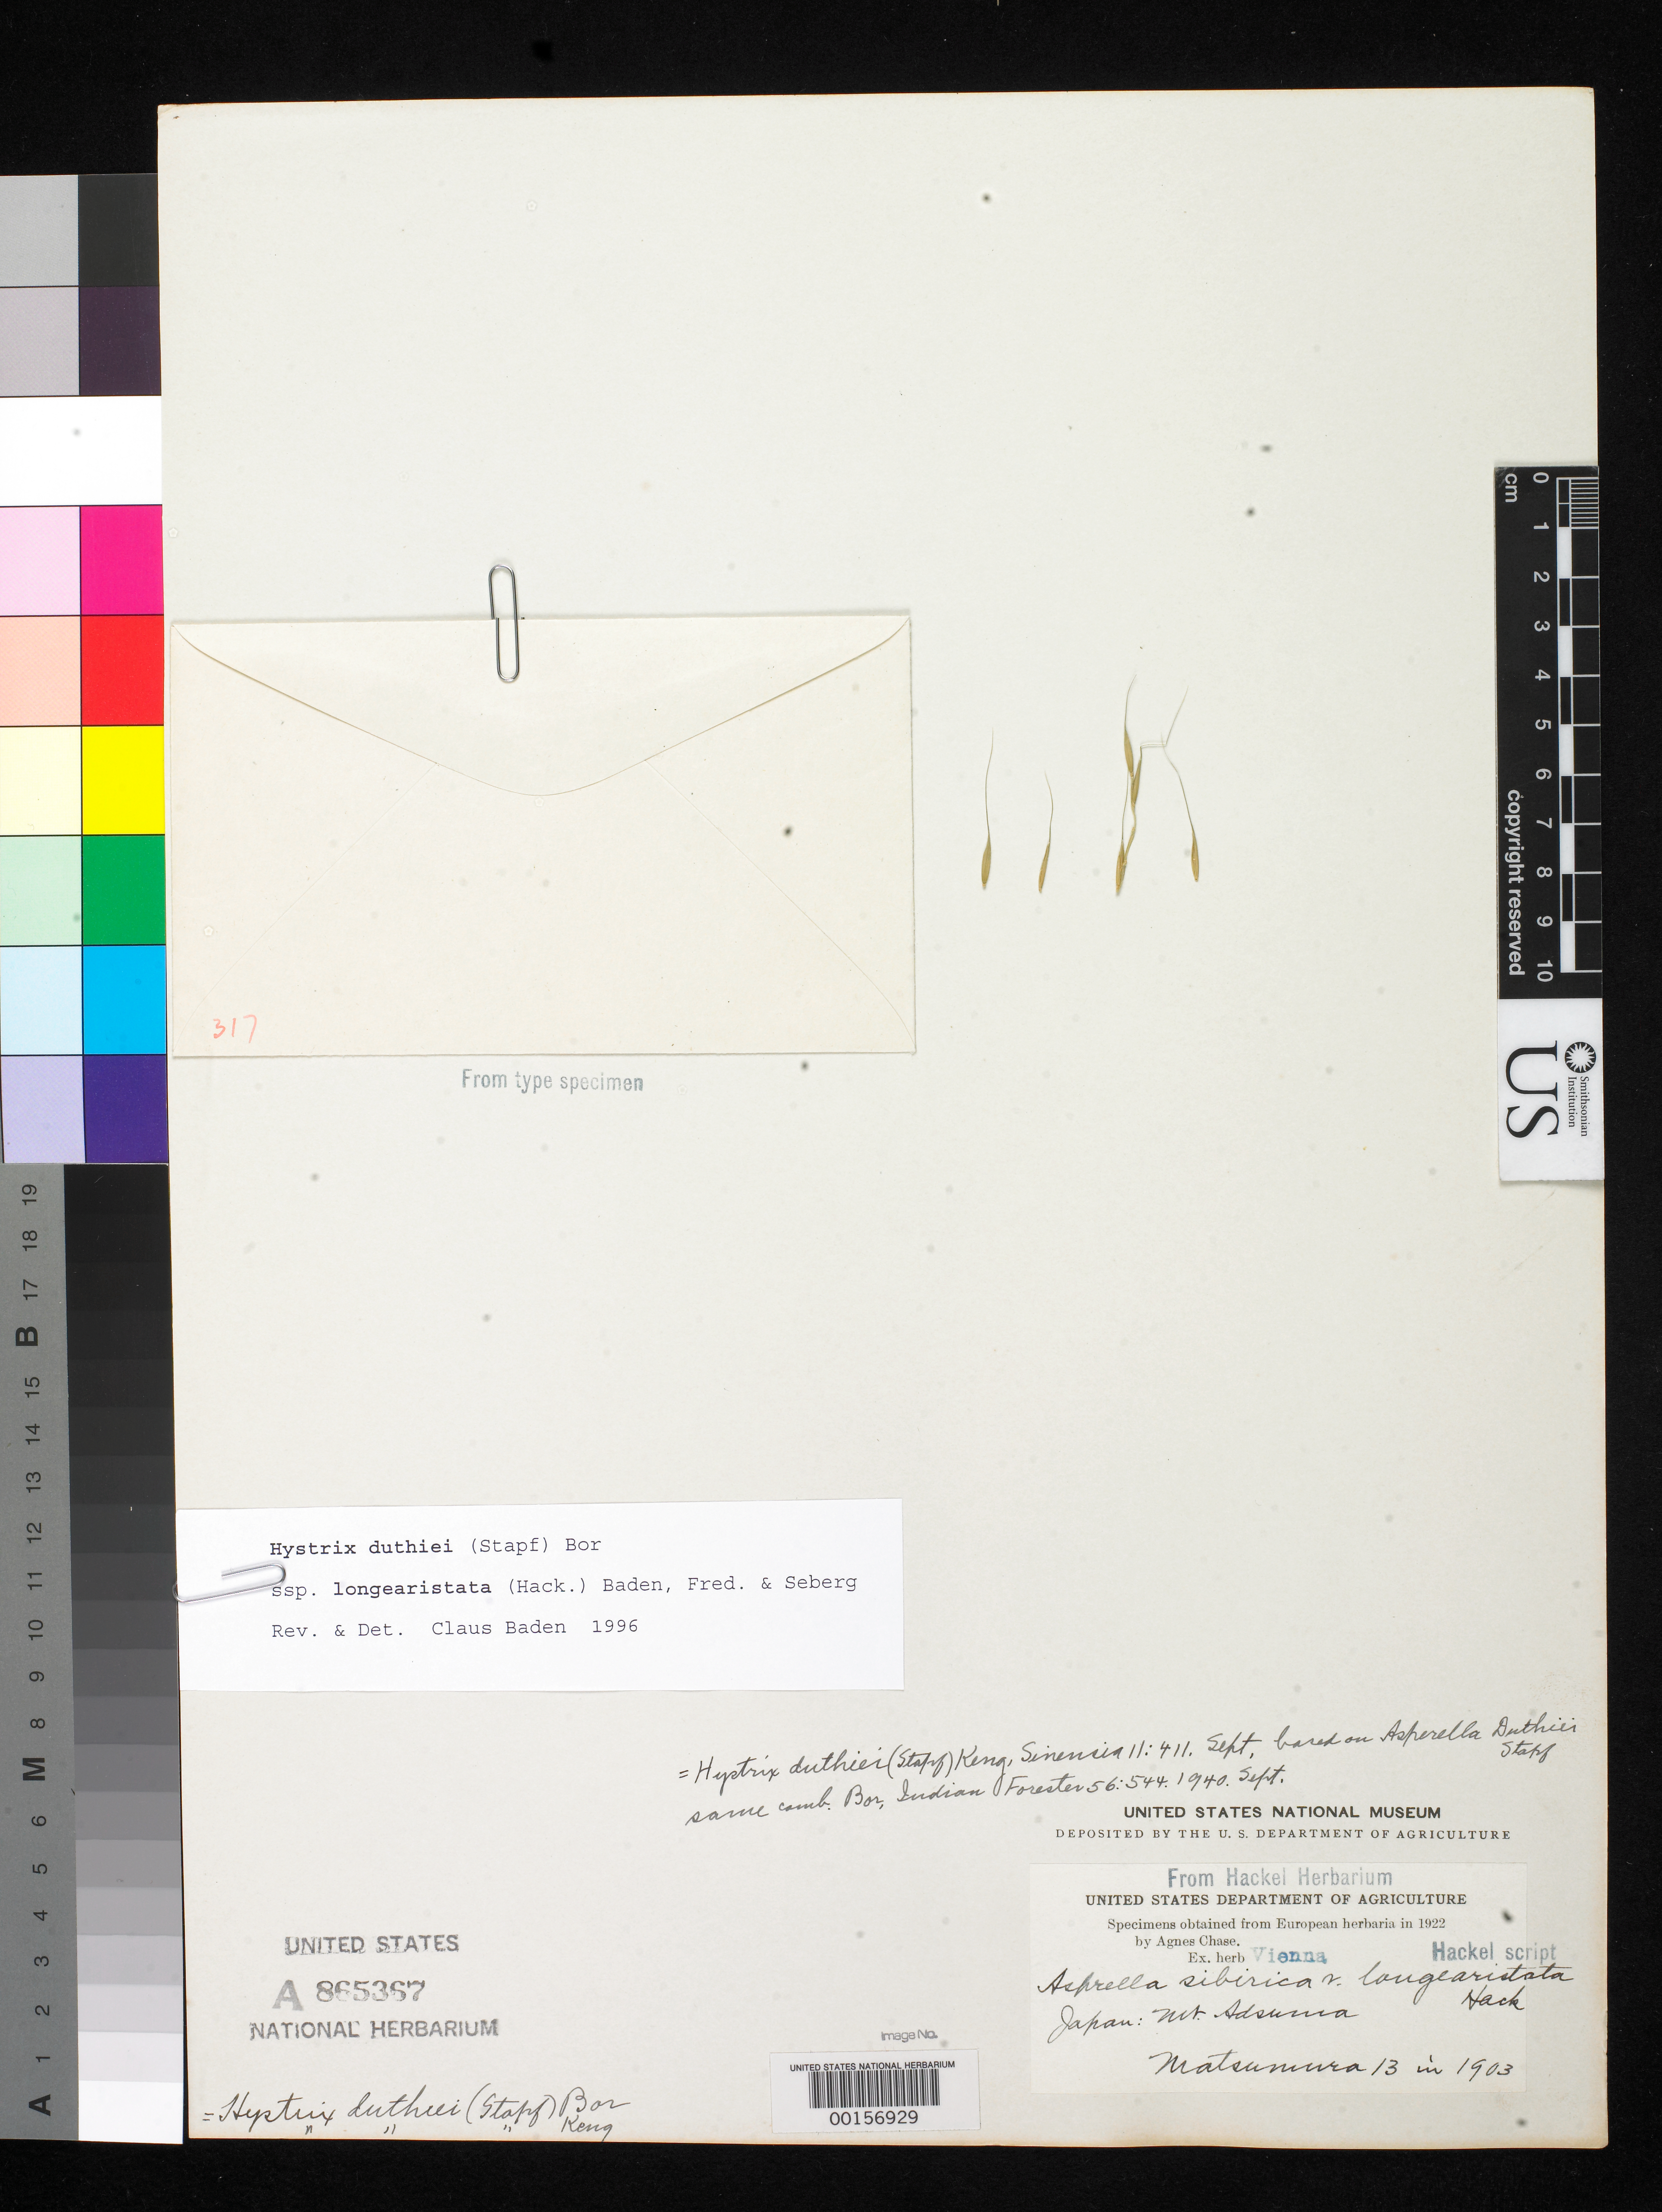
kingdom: Plantae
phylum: Tracheophyta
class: Liliopsida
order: Poales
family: Poaceae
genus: Asperella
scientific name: Asperella sibirica var. longearistata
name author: Hack.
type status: Type Fragment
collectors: J. Matsumura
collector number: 13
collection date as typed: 1903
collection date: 1903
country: Japan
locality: Mt. Adsuma.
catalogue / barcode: US 865367A